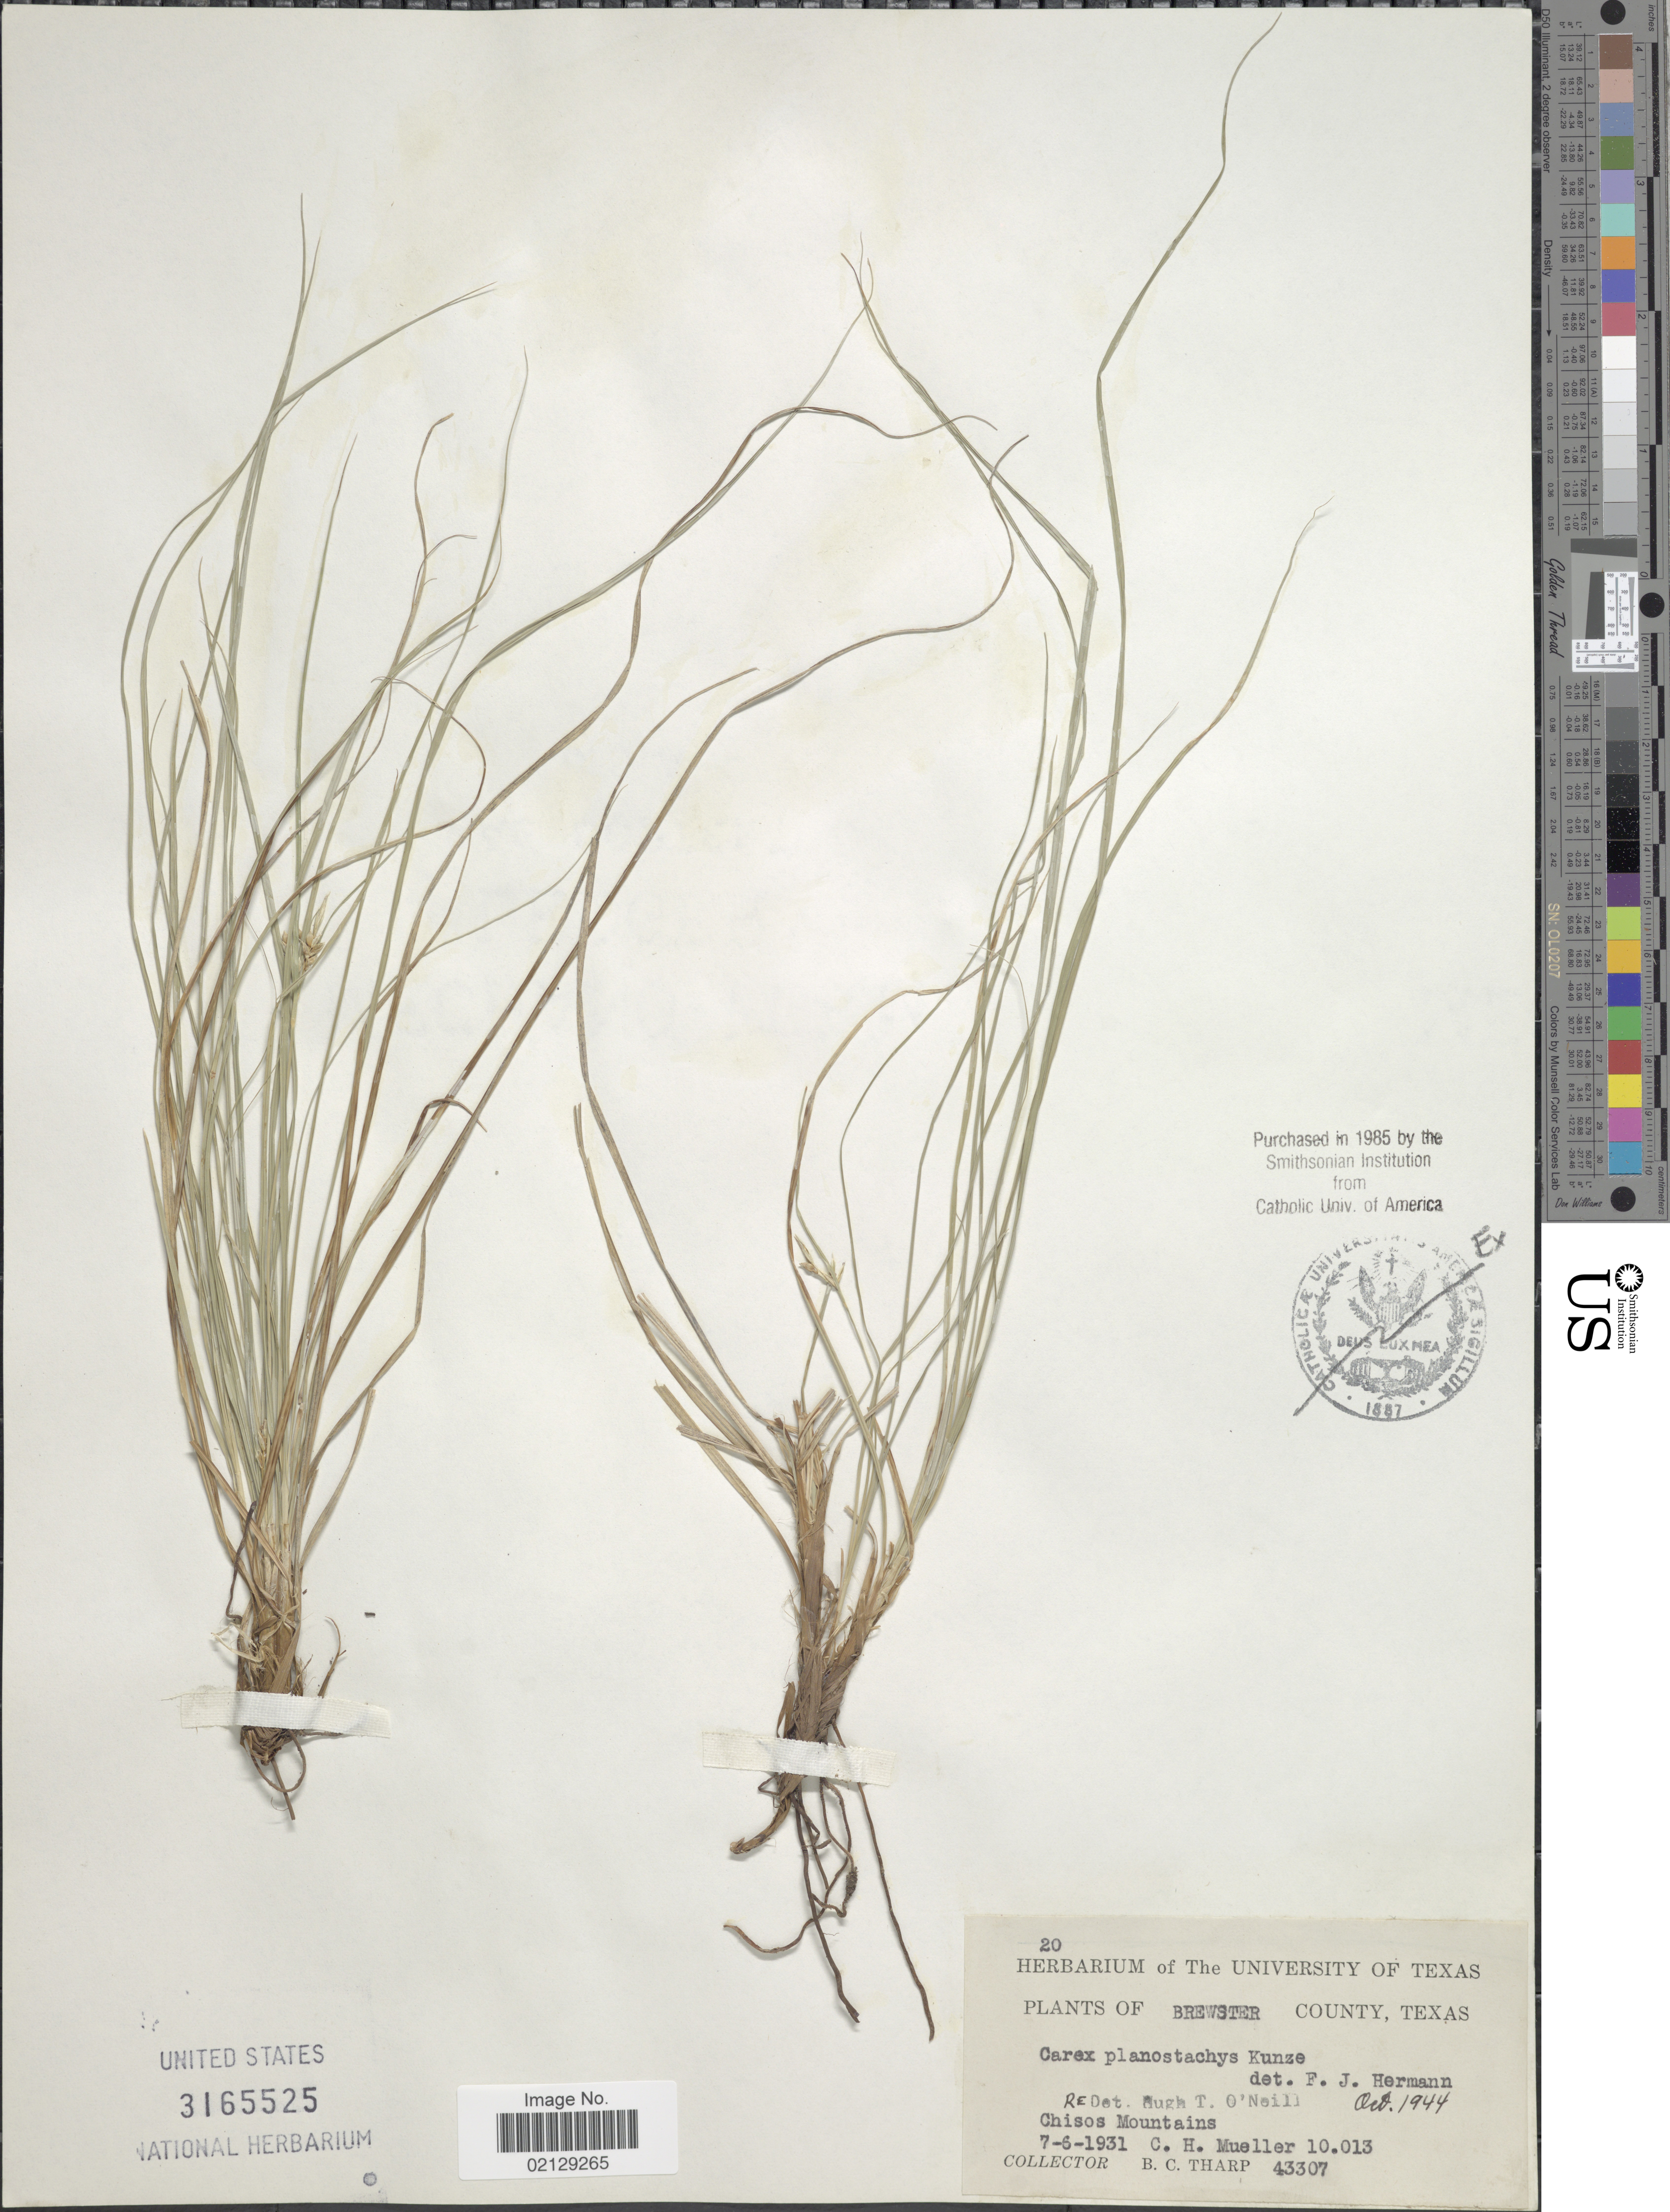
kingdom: Plantae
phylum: Tracheophyta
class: Liliopsida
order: Poales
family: Cyperaceae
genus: Carex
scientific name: Carex planostachys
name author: Kunze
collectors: B. C. Tharp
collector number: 20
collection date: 1931-07-06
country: United States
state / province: Texas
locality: Brewster County, Chisos Mountains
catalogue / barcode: US 3165525